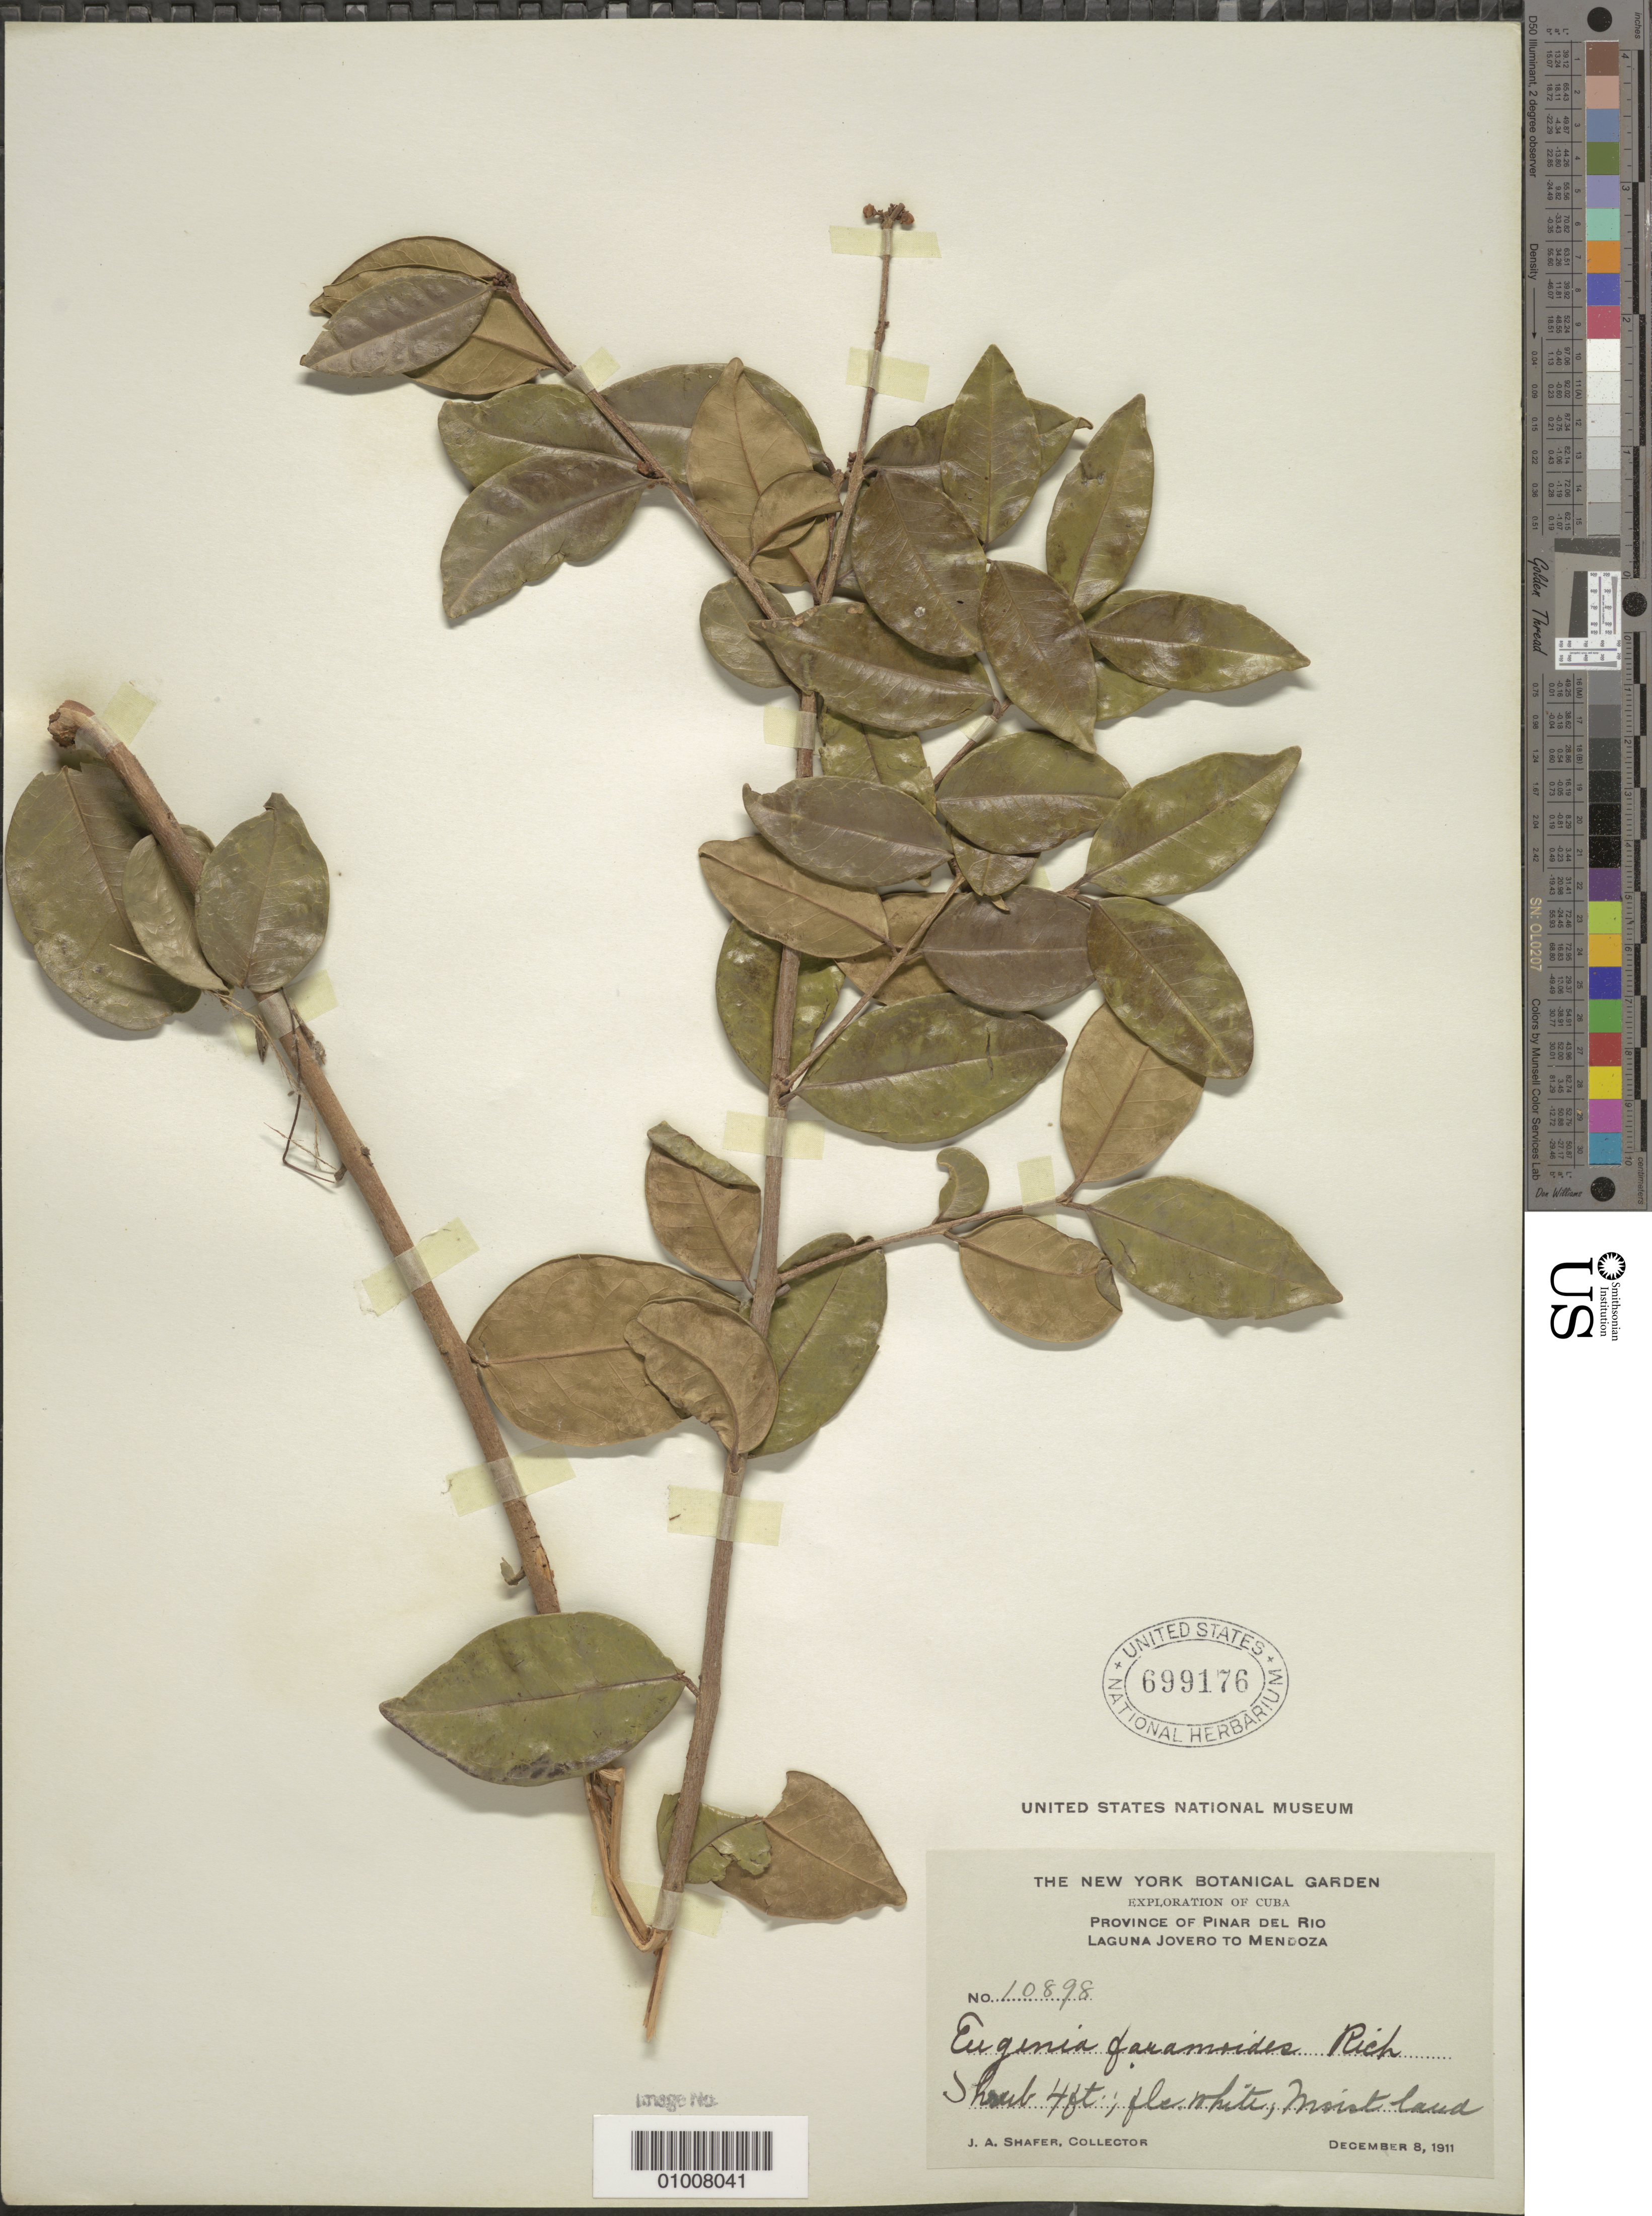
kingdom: Plantae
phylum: Tracheophyta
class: Magnoliopsida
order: Myrtales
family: Myrtaceae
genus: Eugenia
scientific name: Eugenia farameoides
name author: A. Rich.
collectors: J. A. Shafer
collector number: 10898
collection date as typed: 08 Dec 1911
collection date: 1911-12-08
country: Cuba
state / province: Pinar del Rio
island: Cuba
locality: Laguna Jovero to Mendoza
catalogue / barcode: US 699176